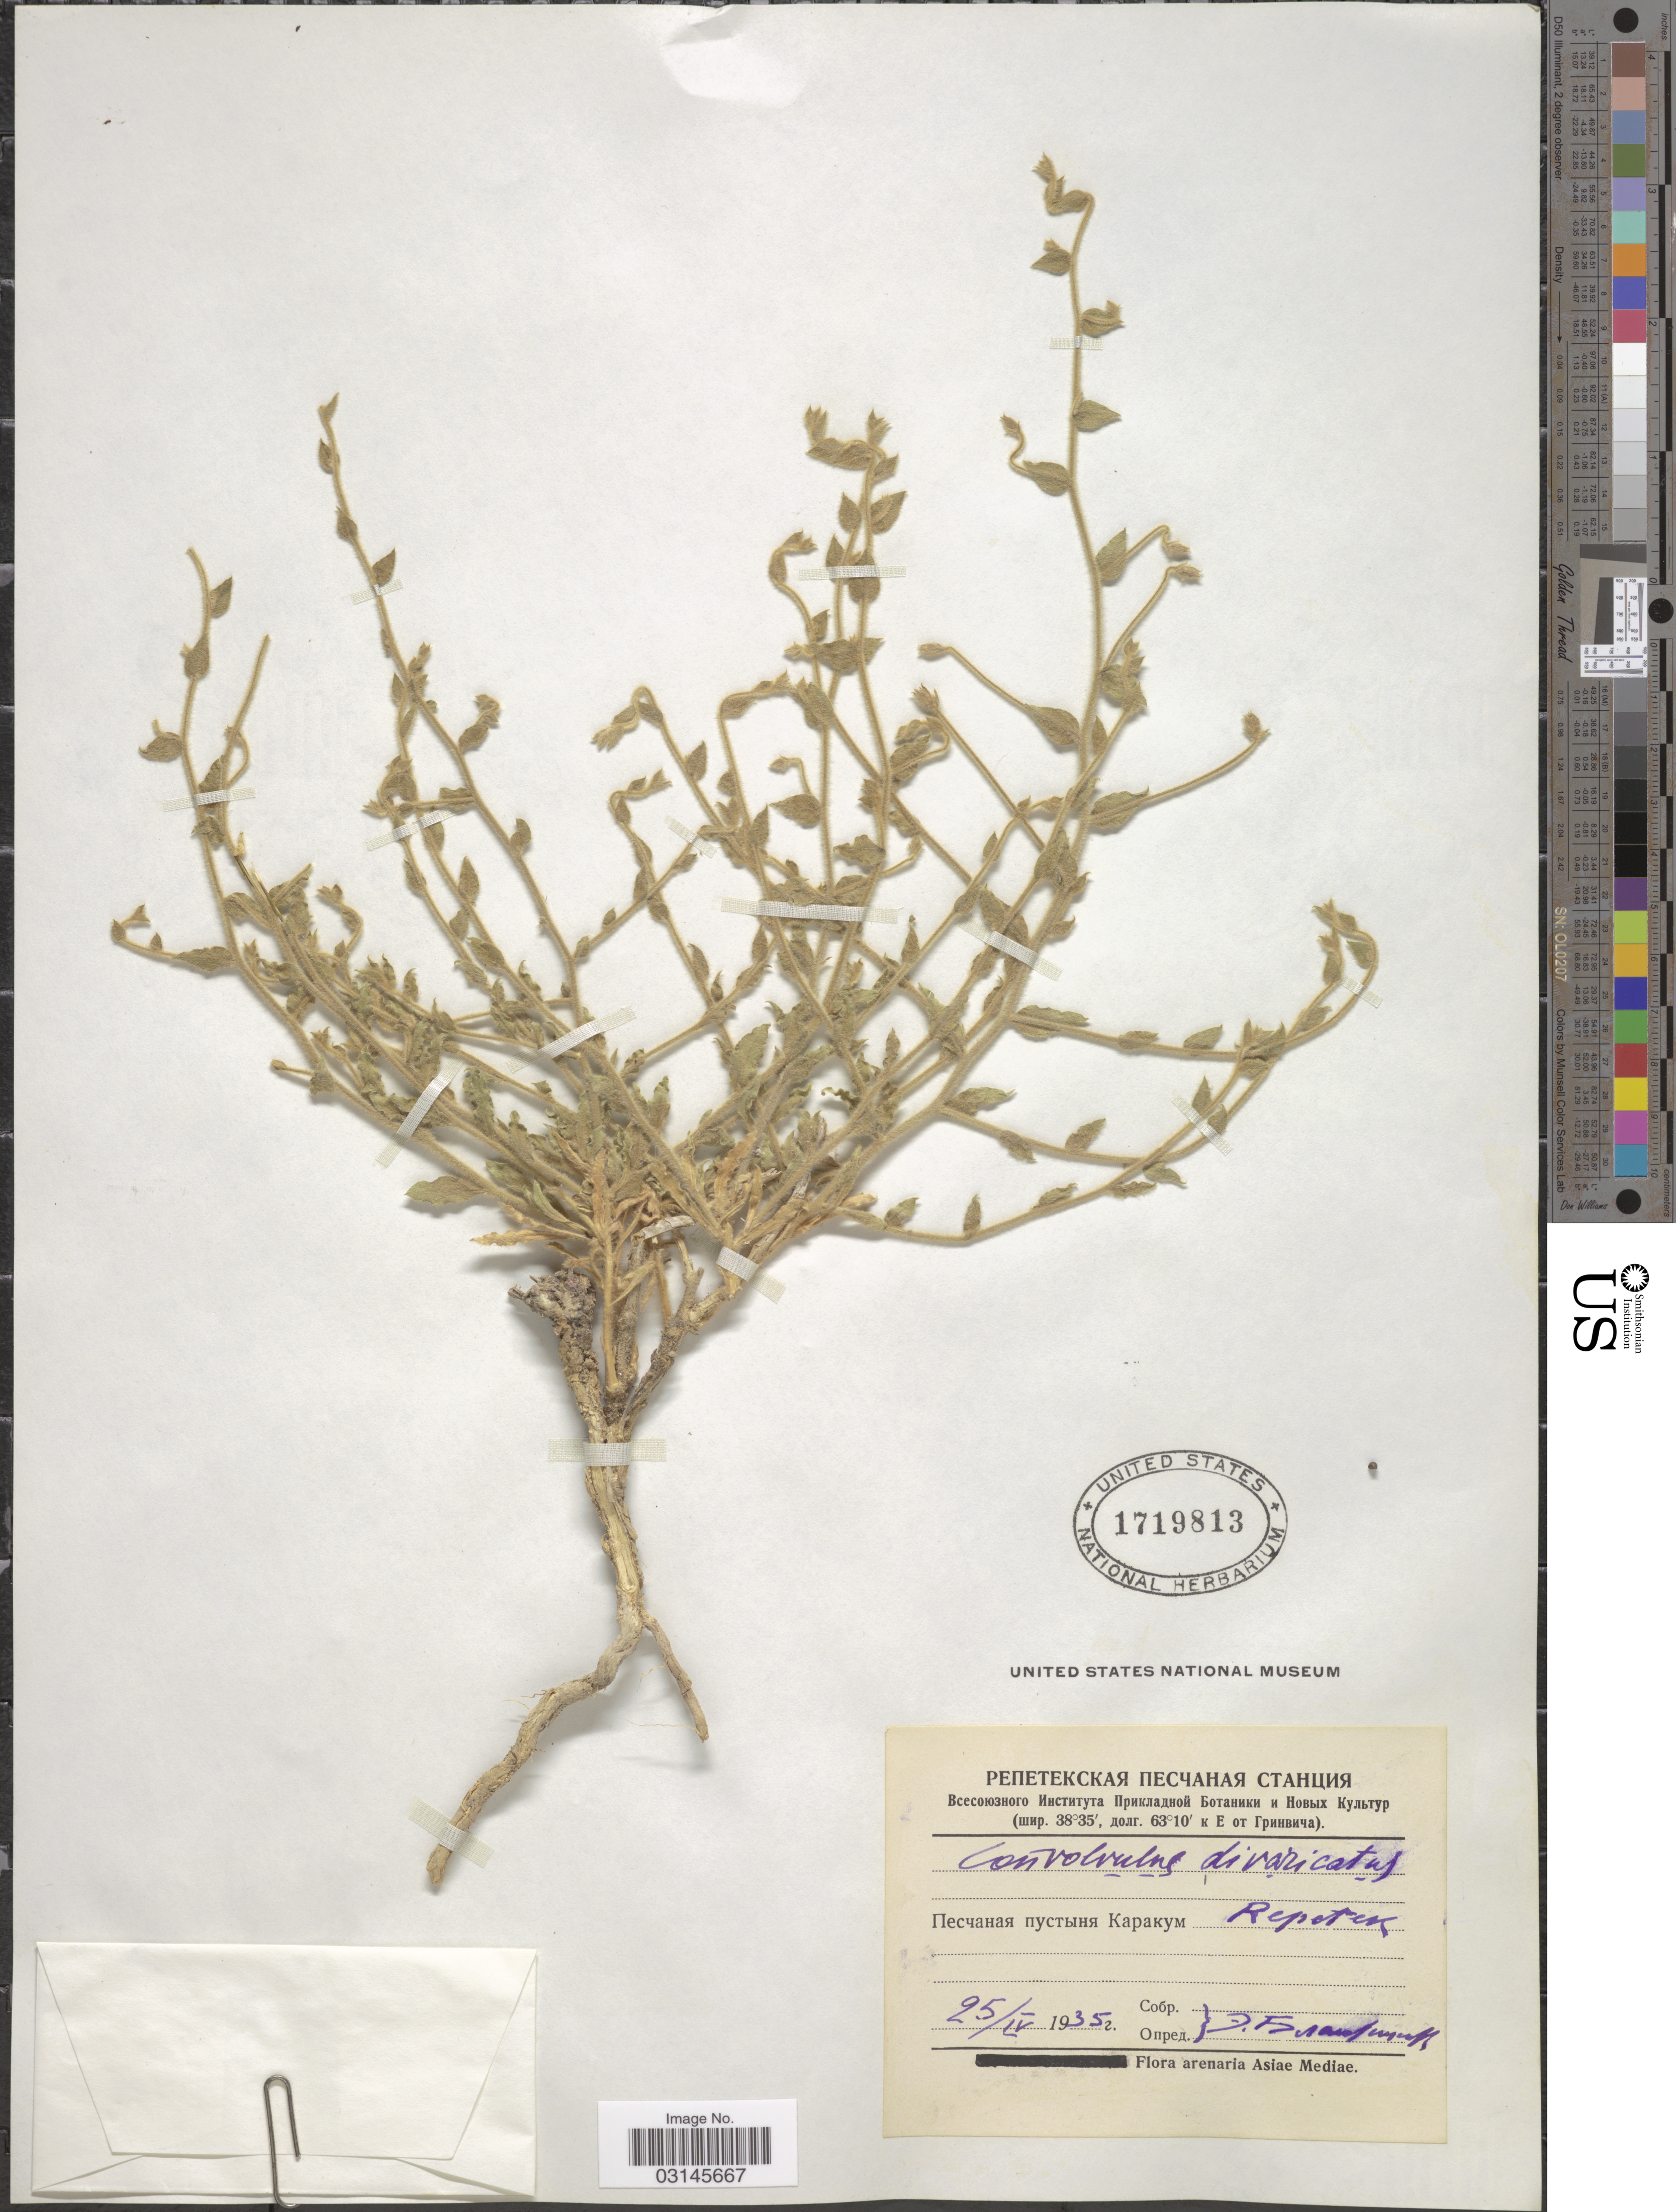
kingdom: Plantae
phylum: Tracheophyta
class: Magnoliopsida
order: Solanales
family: Convolvulaceae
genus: Convolvulus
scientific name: Convolvulus divaricatus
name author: (Schmalh.) Regel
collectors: E. Blagoveshenskiy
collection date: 1935-04-25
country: Uzbekistan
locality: Karakum Desert, Repetek. Asiae Mediae.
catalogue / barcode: US 1719813